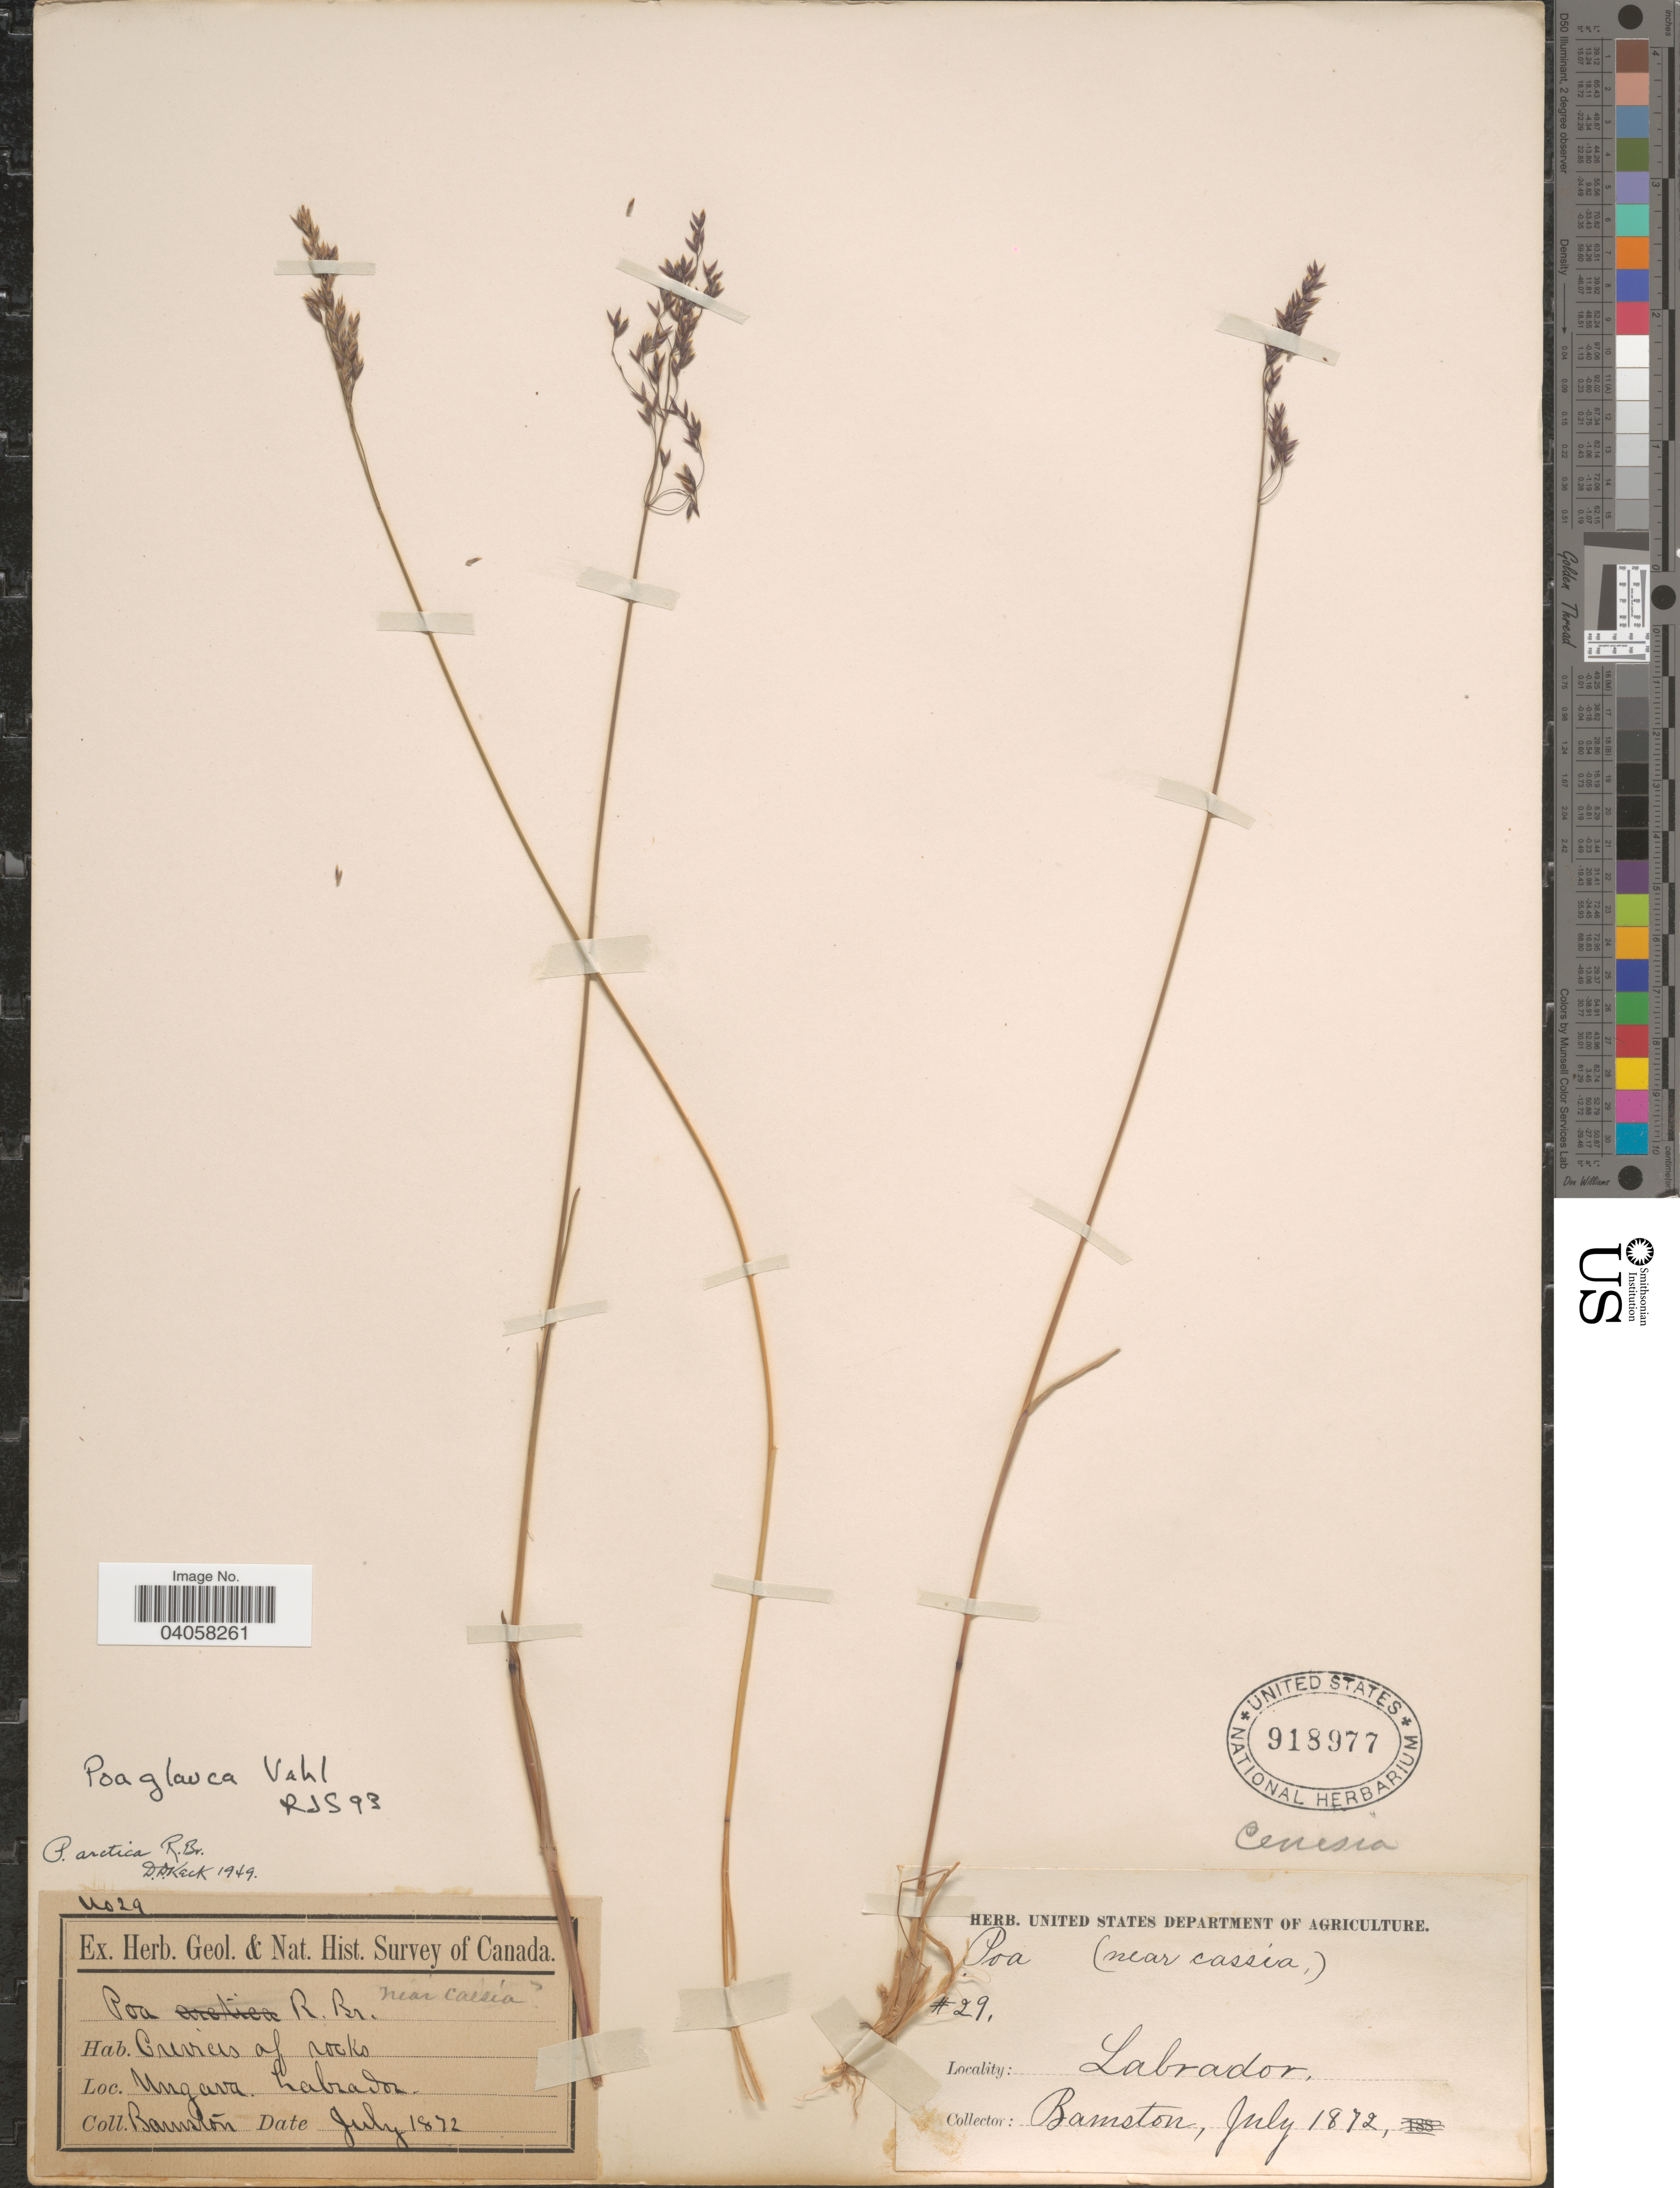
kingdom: Plantae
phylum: Tracheophyta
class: Liliopsida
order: Poales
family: Poaceae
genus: Poa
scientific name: Poa glauca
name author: Vahl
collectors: Barnston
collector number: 29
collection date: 1872-07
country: Canada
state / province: Newfoundland and Labrador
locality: Crevices of rocks. Ungava. Labrador.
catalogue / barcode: US 918977